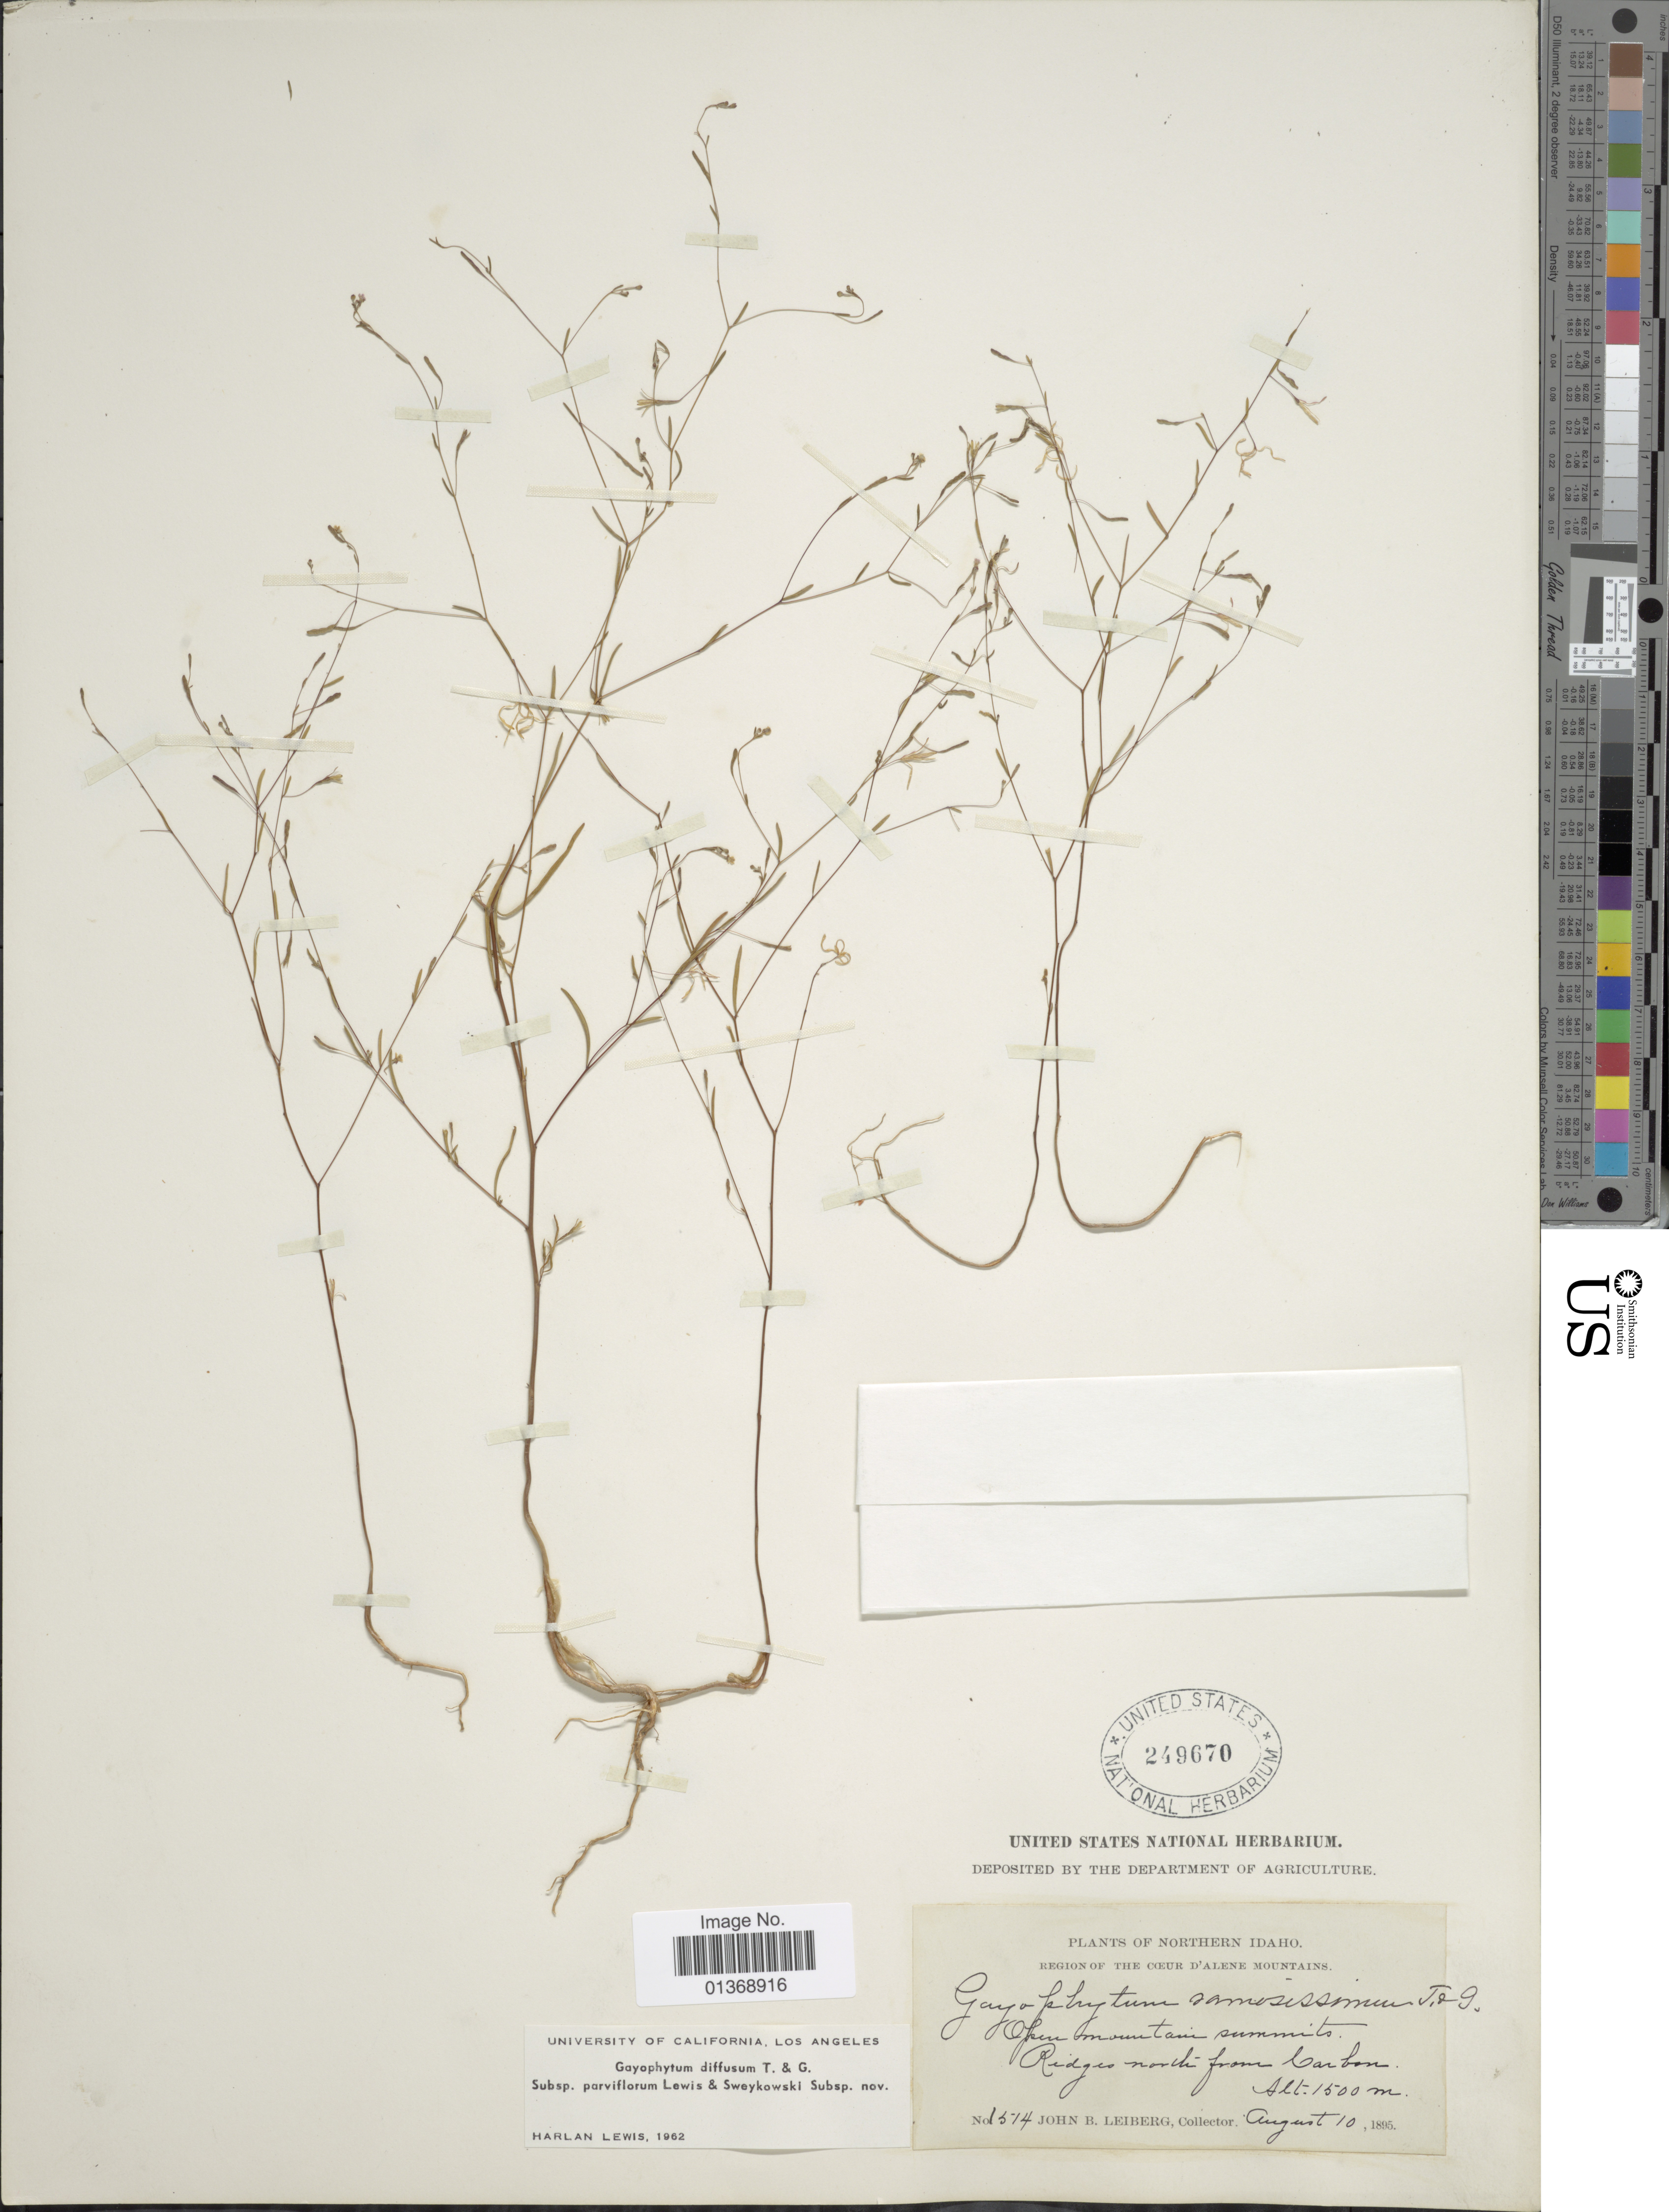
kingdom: Plantae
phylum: Tracheophyta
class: Magnoliopsida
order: Myrtales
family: Onagraceae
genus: Gayophytum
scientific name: Gayophytum diffusum subsp. parviflorum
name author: F. H. Lewis & Szweyk.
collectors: J. B. Leiberg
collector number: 1514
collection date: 1895-08-10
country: United States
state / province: Idaho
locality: Northern Idaho, open mountain summits, ridges north from Carbon.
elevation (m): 1500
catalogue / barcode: US 249670